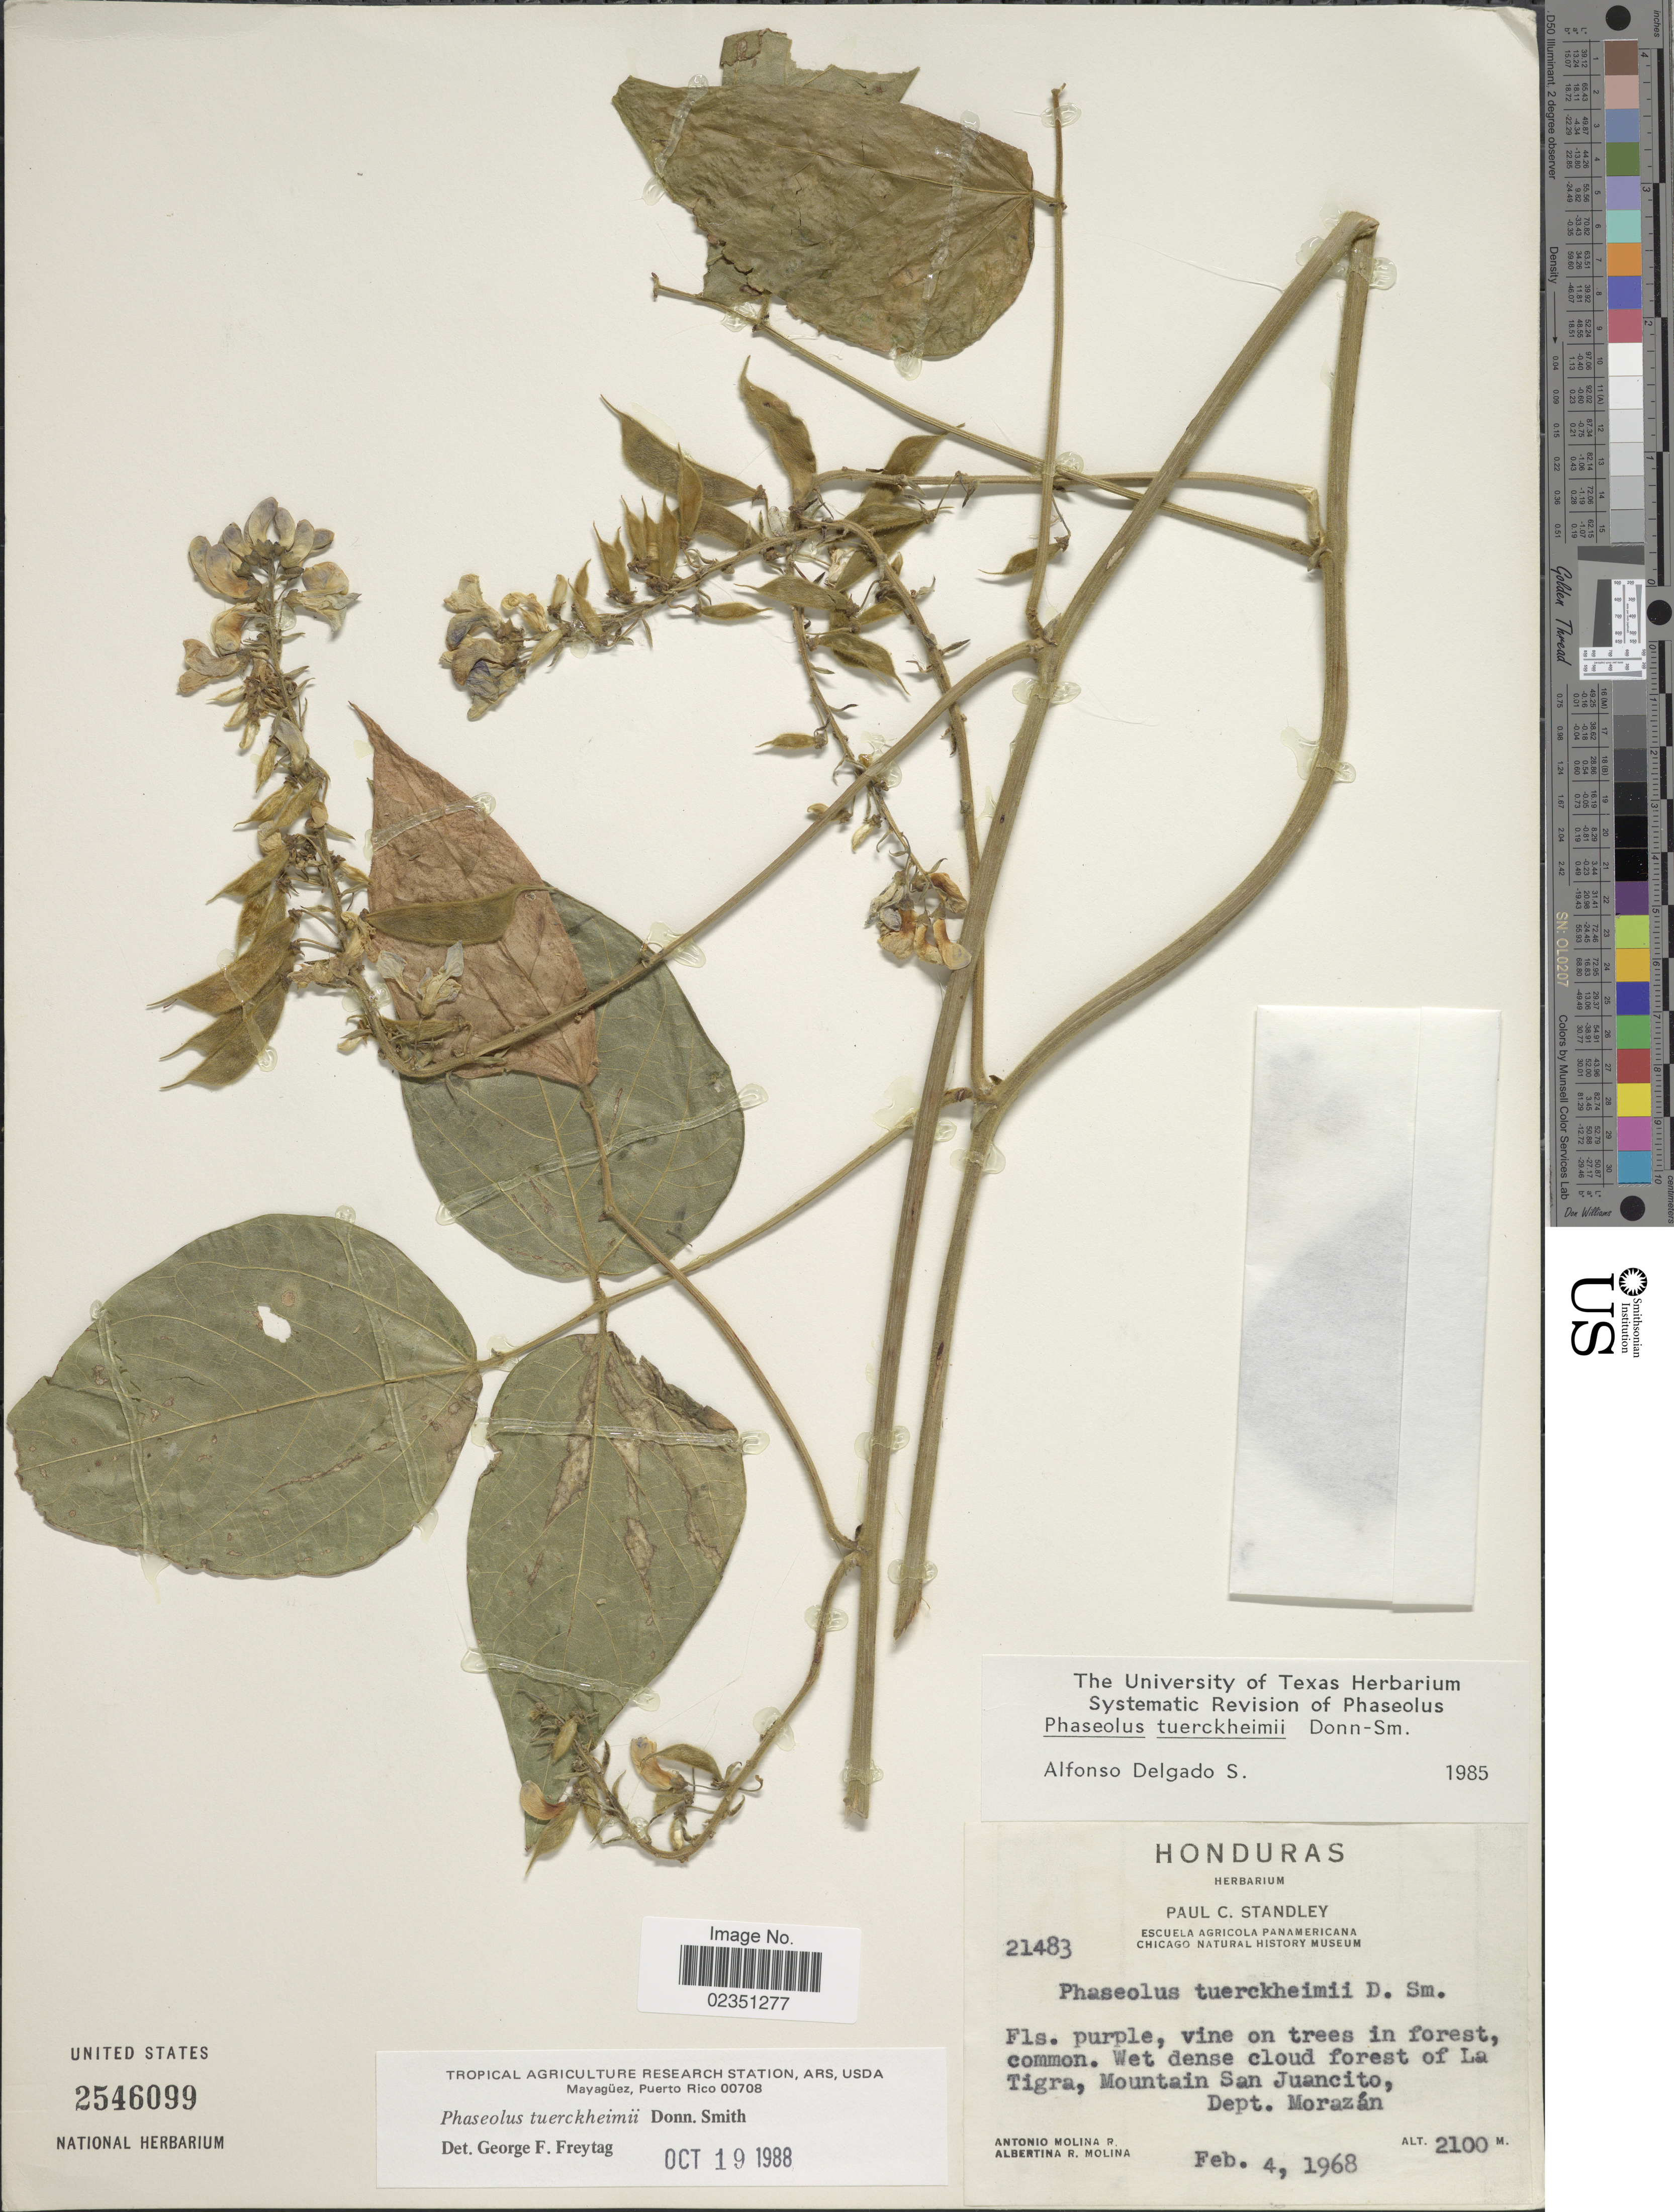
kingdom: Plantae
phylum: Tracheophyta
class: Magnoliopsida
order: Fabales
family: Fabaceae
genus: Phaseolus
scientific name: Phaseolus tuerckheimii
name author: Donn. Sm.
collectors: A. Molina R. & A. R. Molina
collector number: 21483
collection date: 1968-02-04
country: Honduras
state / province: Fco. Morazán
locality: Wet dense cloud forest of La Tigra, Mountain San Juancito, Dept. Morazan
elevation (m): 2100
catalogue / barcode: US 2546099